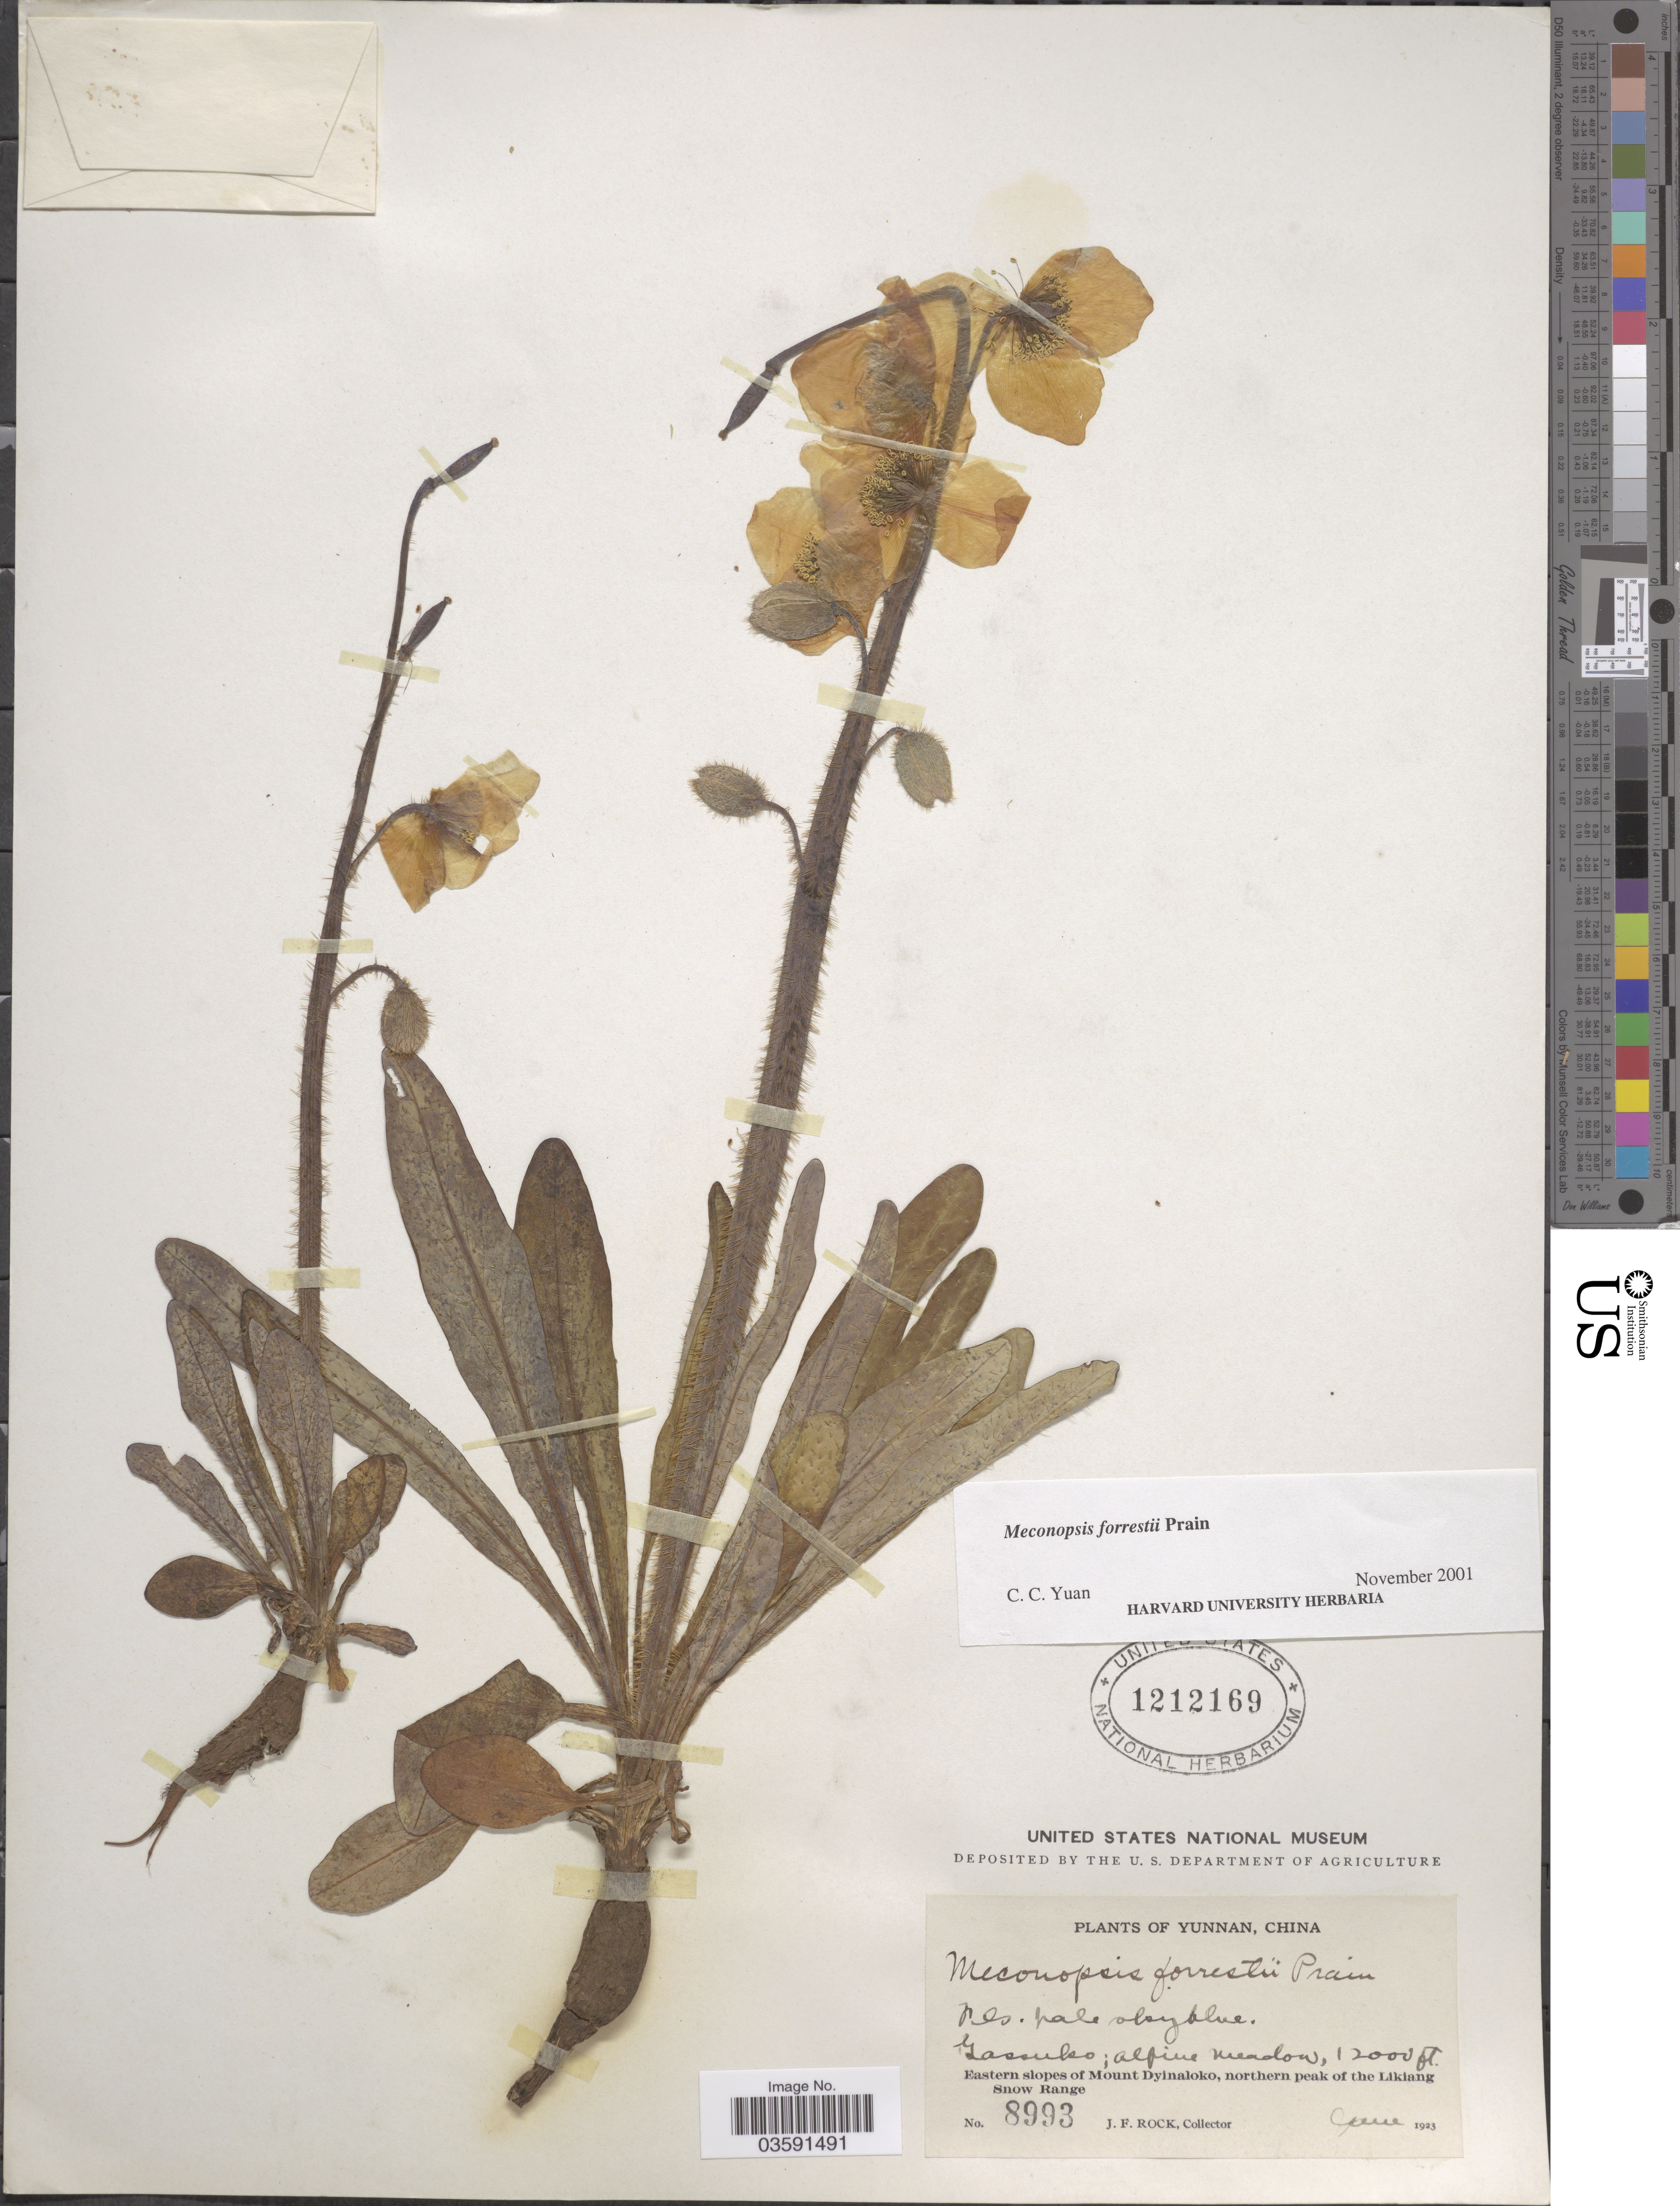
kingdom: Plantae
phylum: Tracheophyta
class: Magnoliopsida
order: Ranunculales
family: Papaveraceae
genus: Meconopsis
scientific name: Meconopsis forrestii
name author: Prain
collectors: J. Rock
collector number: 8993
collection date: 1923-06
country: China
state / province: Yunnan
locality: Yassuko. Alpine Forest. Eastern slopes of Mount Dyinaloko, northern peak of the Likiang Snow Range.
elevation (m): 3658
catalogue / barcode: US 1212169